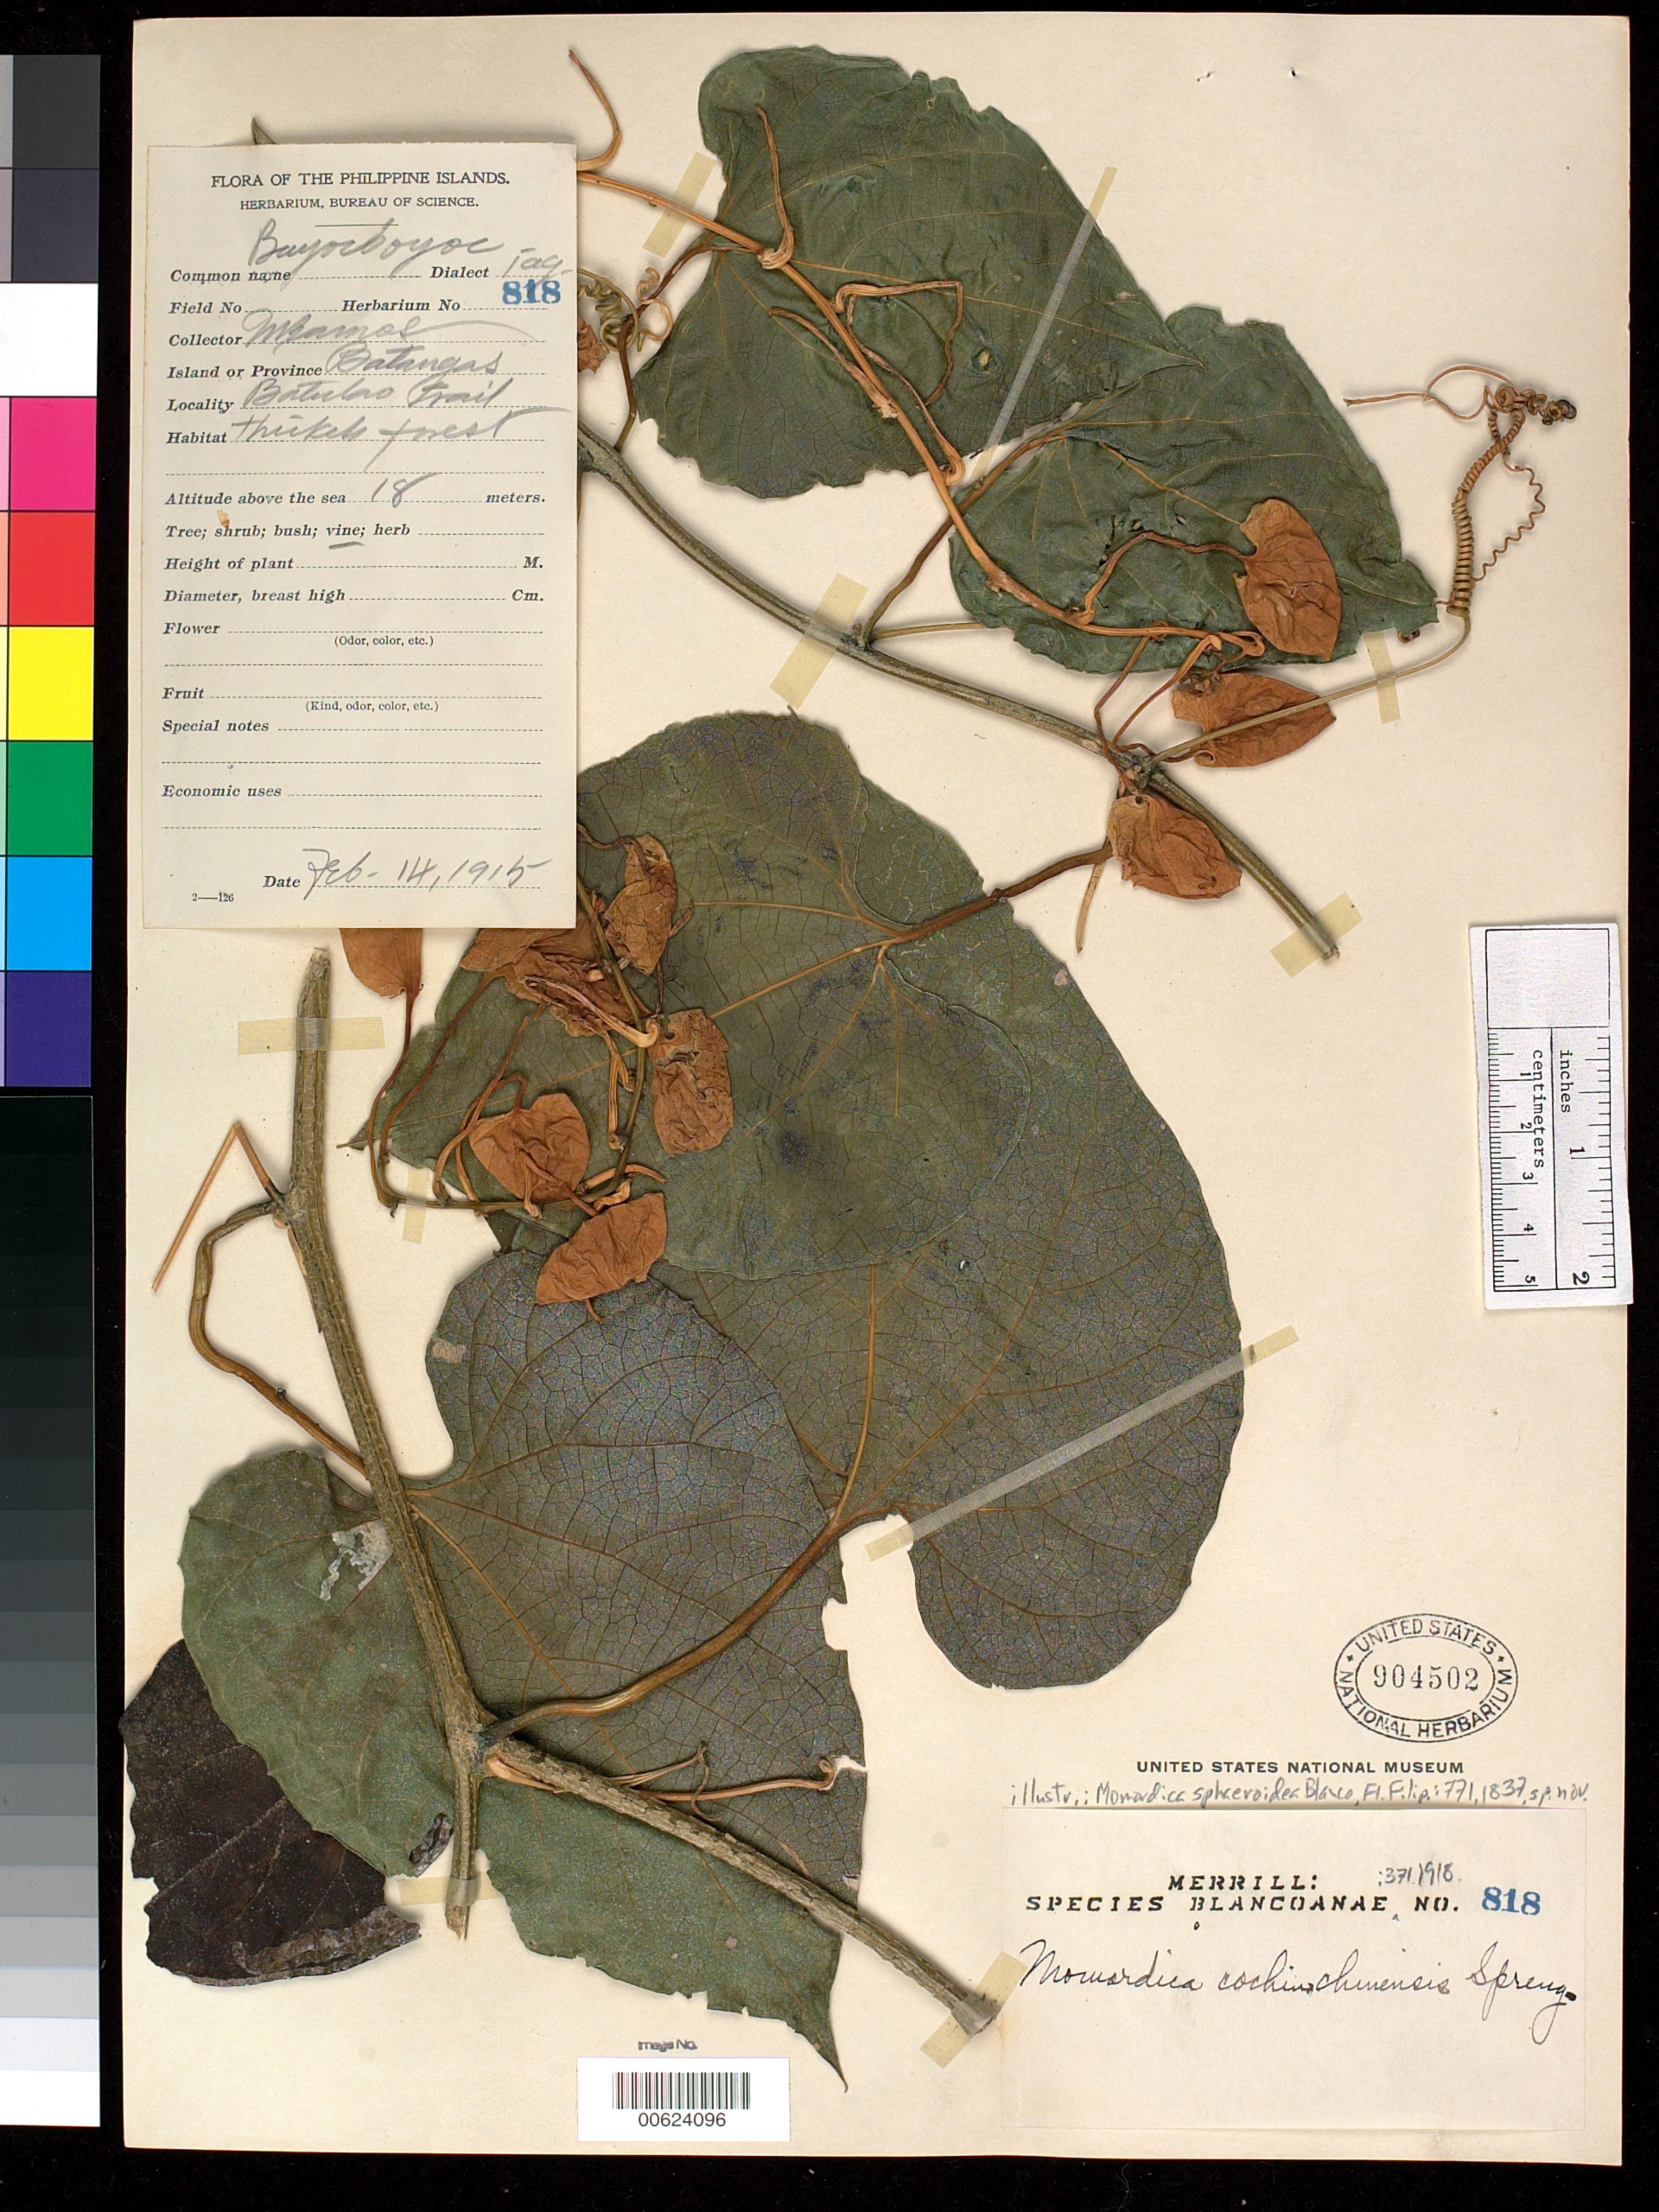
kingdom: Plantae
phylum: Tracheophyta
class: Magnoliopsida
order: Cucurbitales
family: Cucurbitaceae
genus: Momordica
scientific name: Momordica sphaeroidea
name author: Blanco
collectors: M. Ramos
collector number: Sp. Blancoan. 0818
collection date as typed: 14 Feb 1915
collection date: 1915-02-14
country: Philippines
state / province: Calabarzon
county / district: Batangas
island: Luzon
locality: Balulao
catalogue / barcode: US 904502